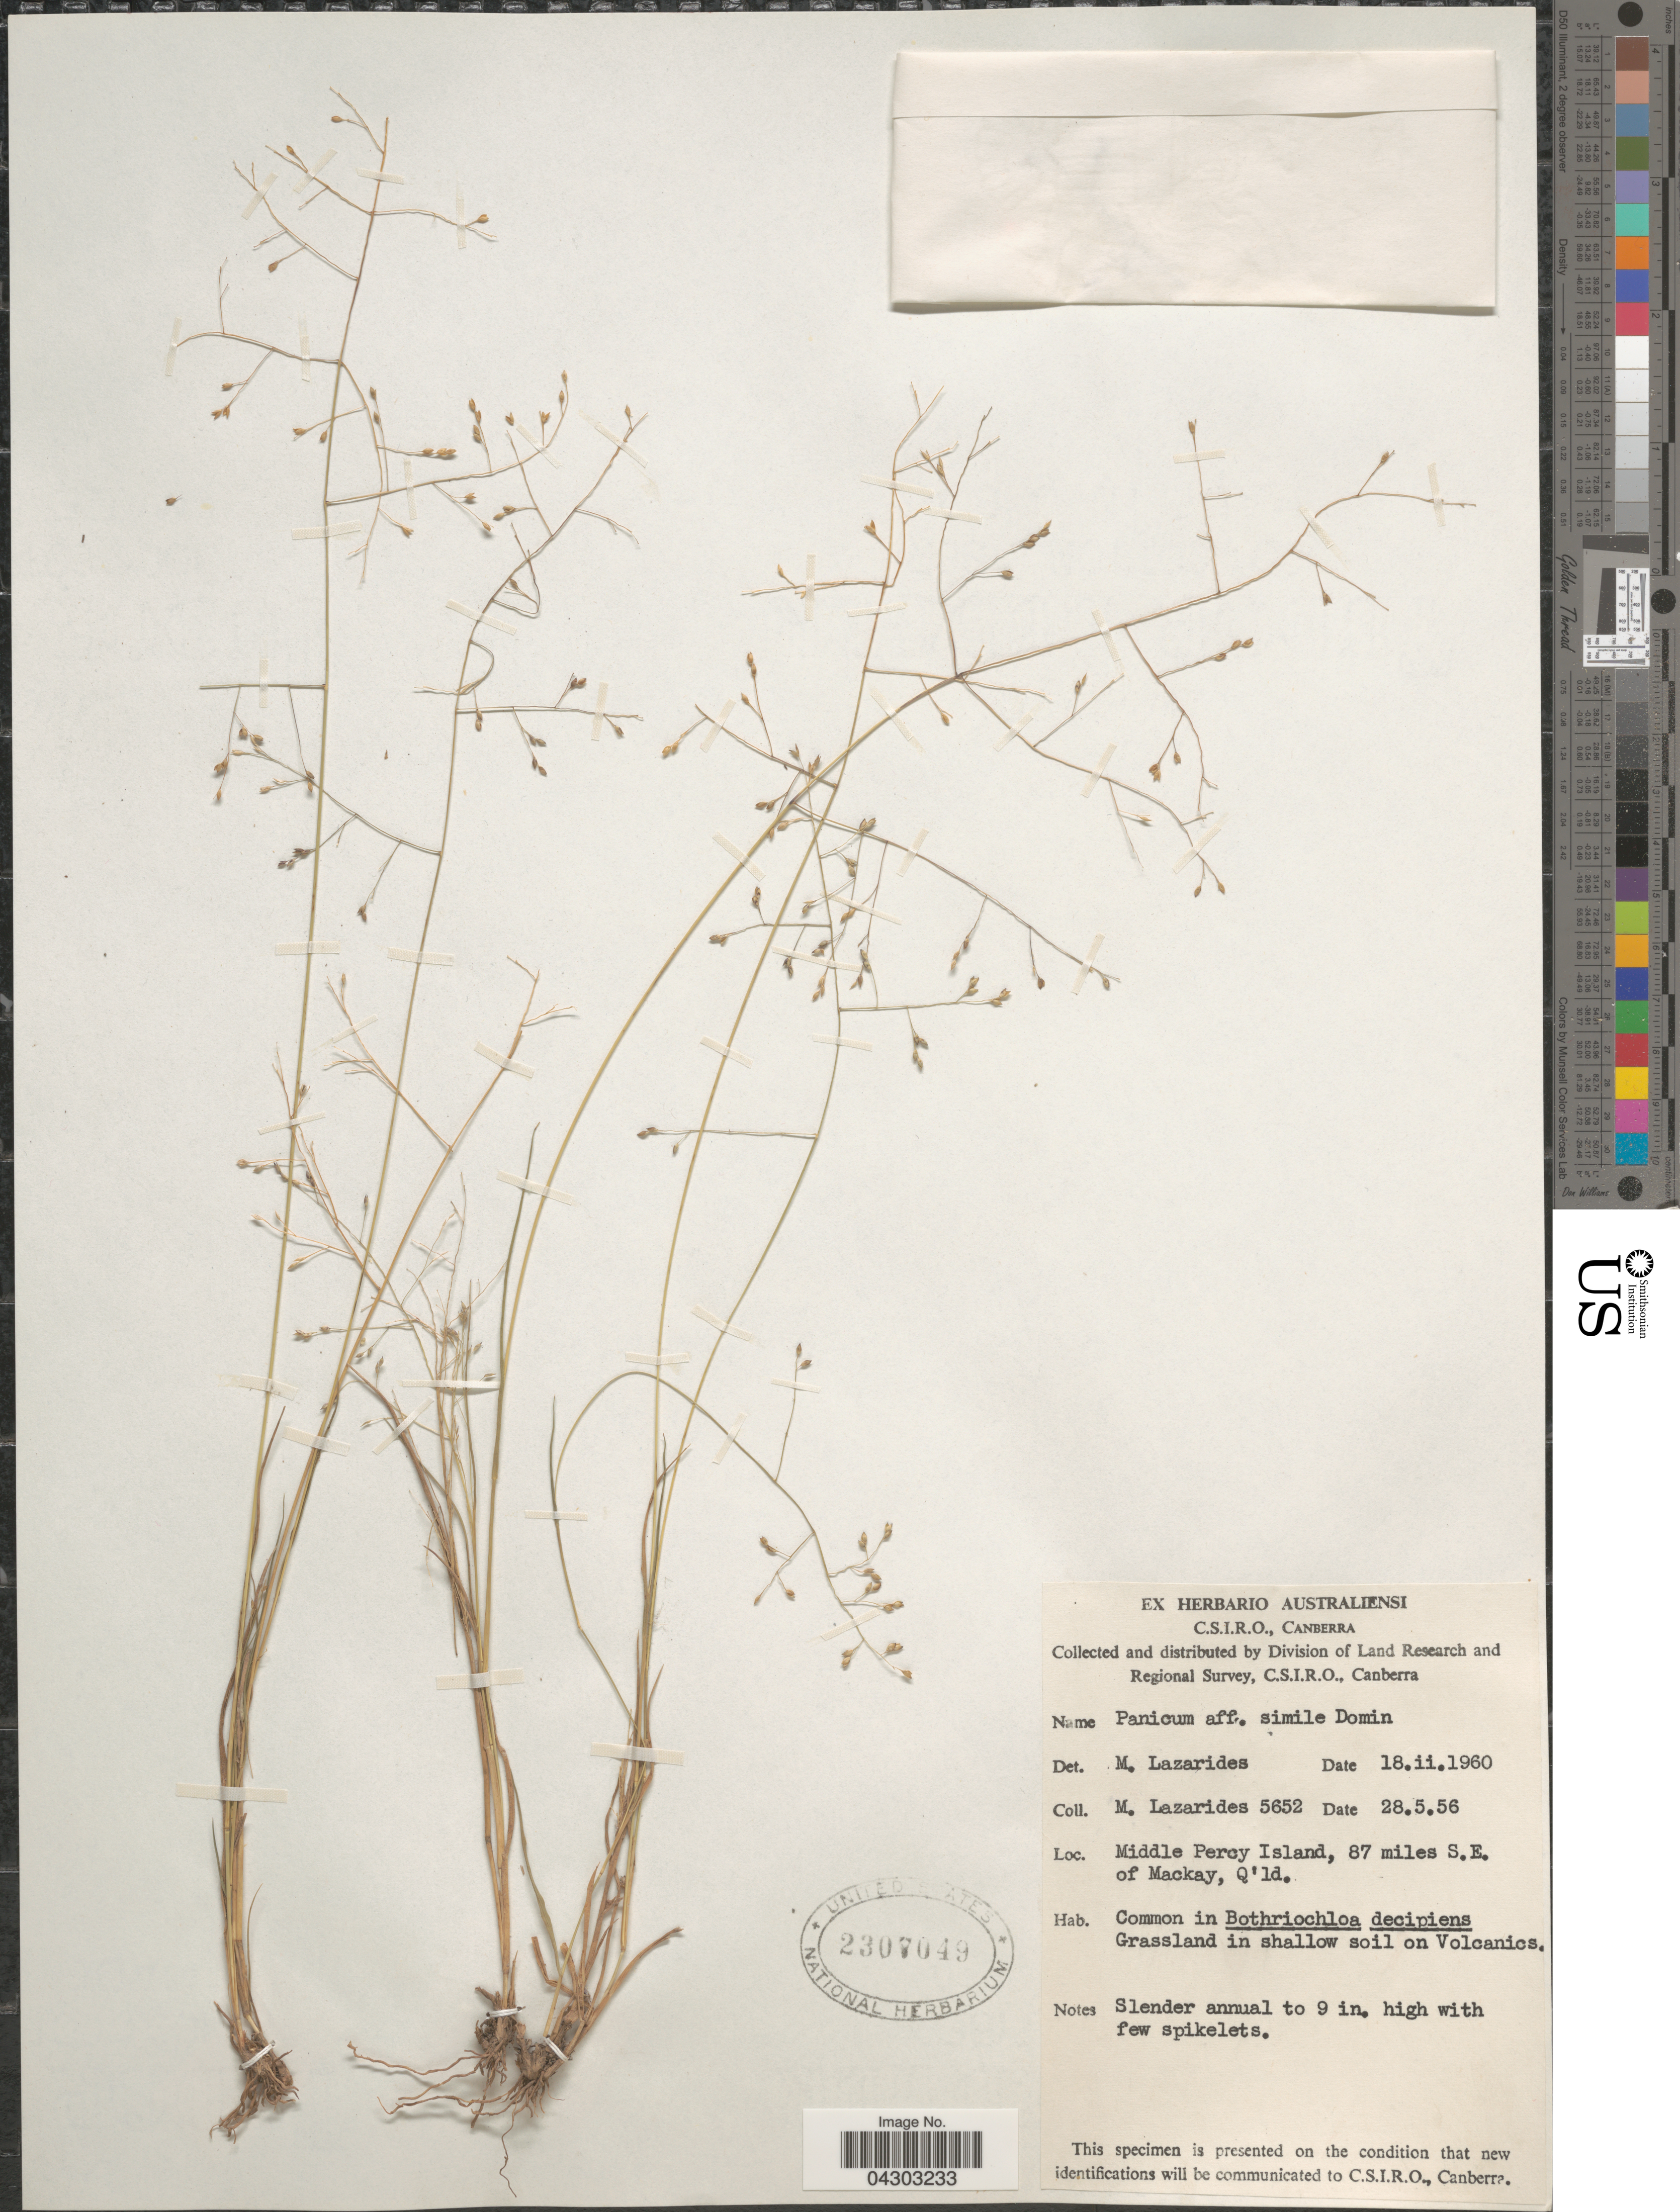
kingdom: Plantae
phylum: Tracheophyta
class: Liliopsida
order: Poales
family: Poaceae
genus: Panicum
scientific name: Panicum simile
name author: Domin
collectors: M. Lazarides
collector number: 5652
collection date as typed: Transcribed d/m/y: 28/5/56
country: Australia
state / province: Queensland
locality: Division of Land Research and Regional Survey. Middle Percy Island, 87 miles S.E. of Mackay.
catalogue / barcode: US 2307049